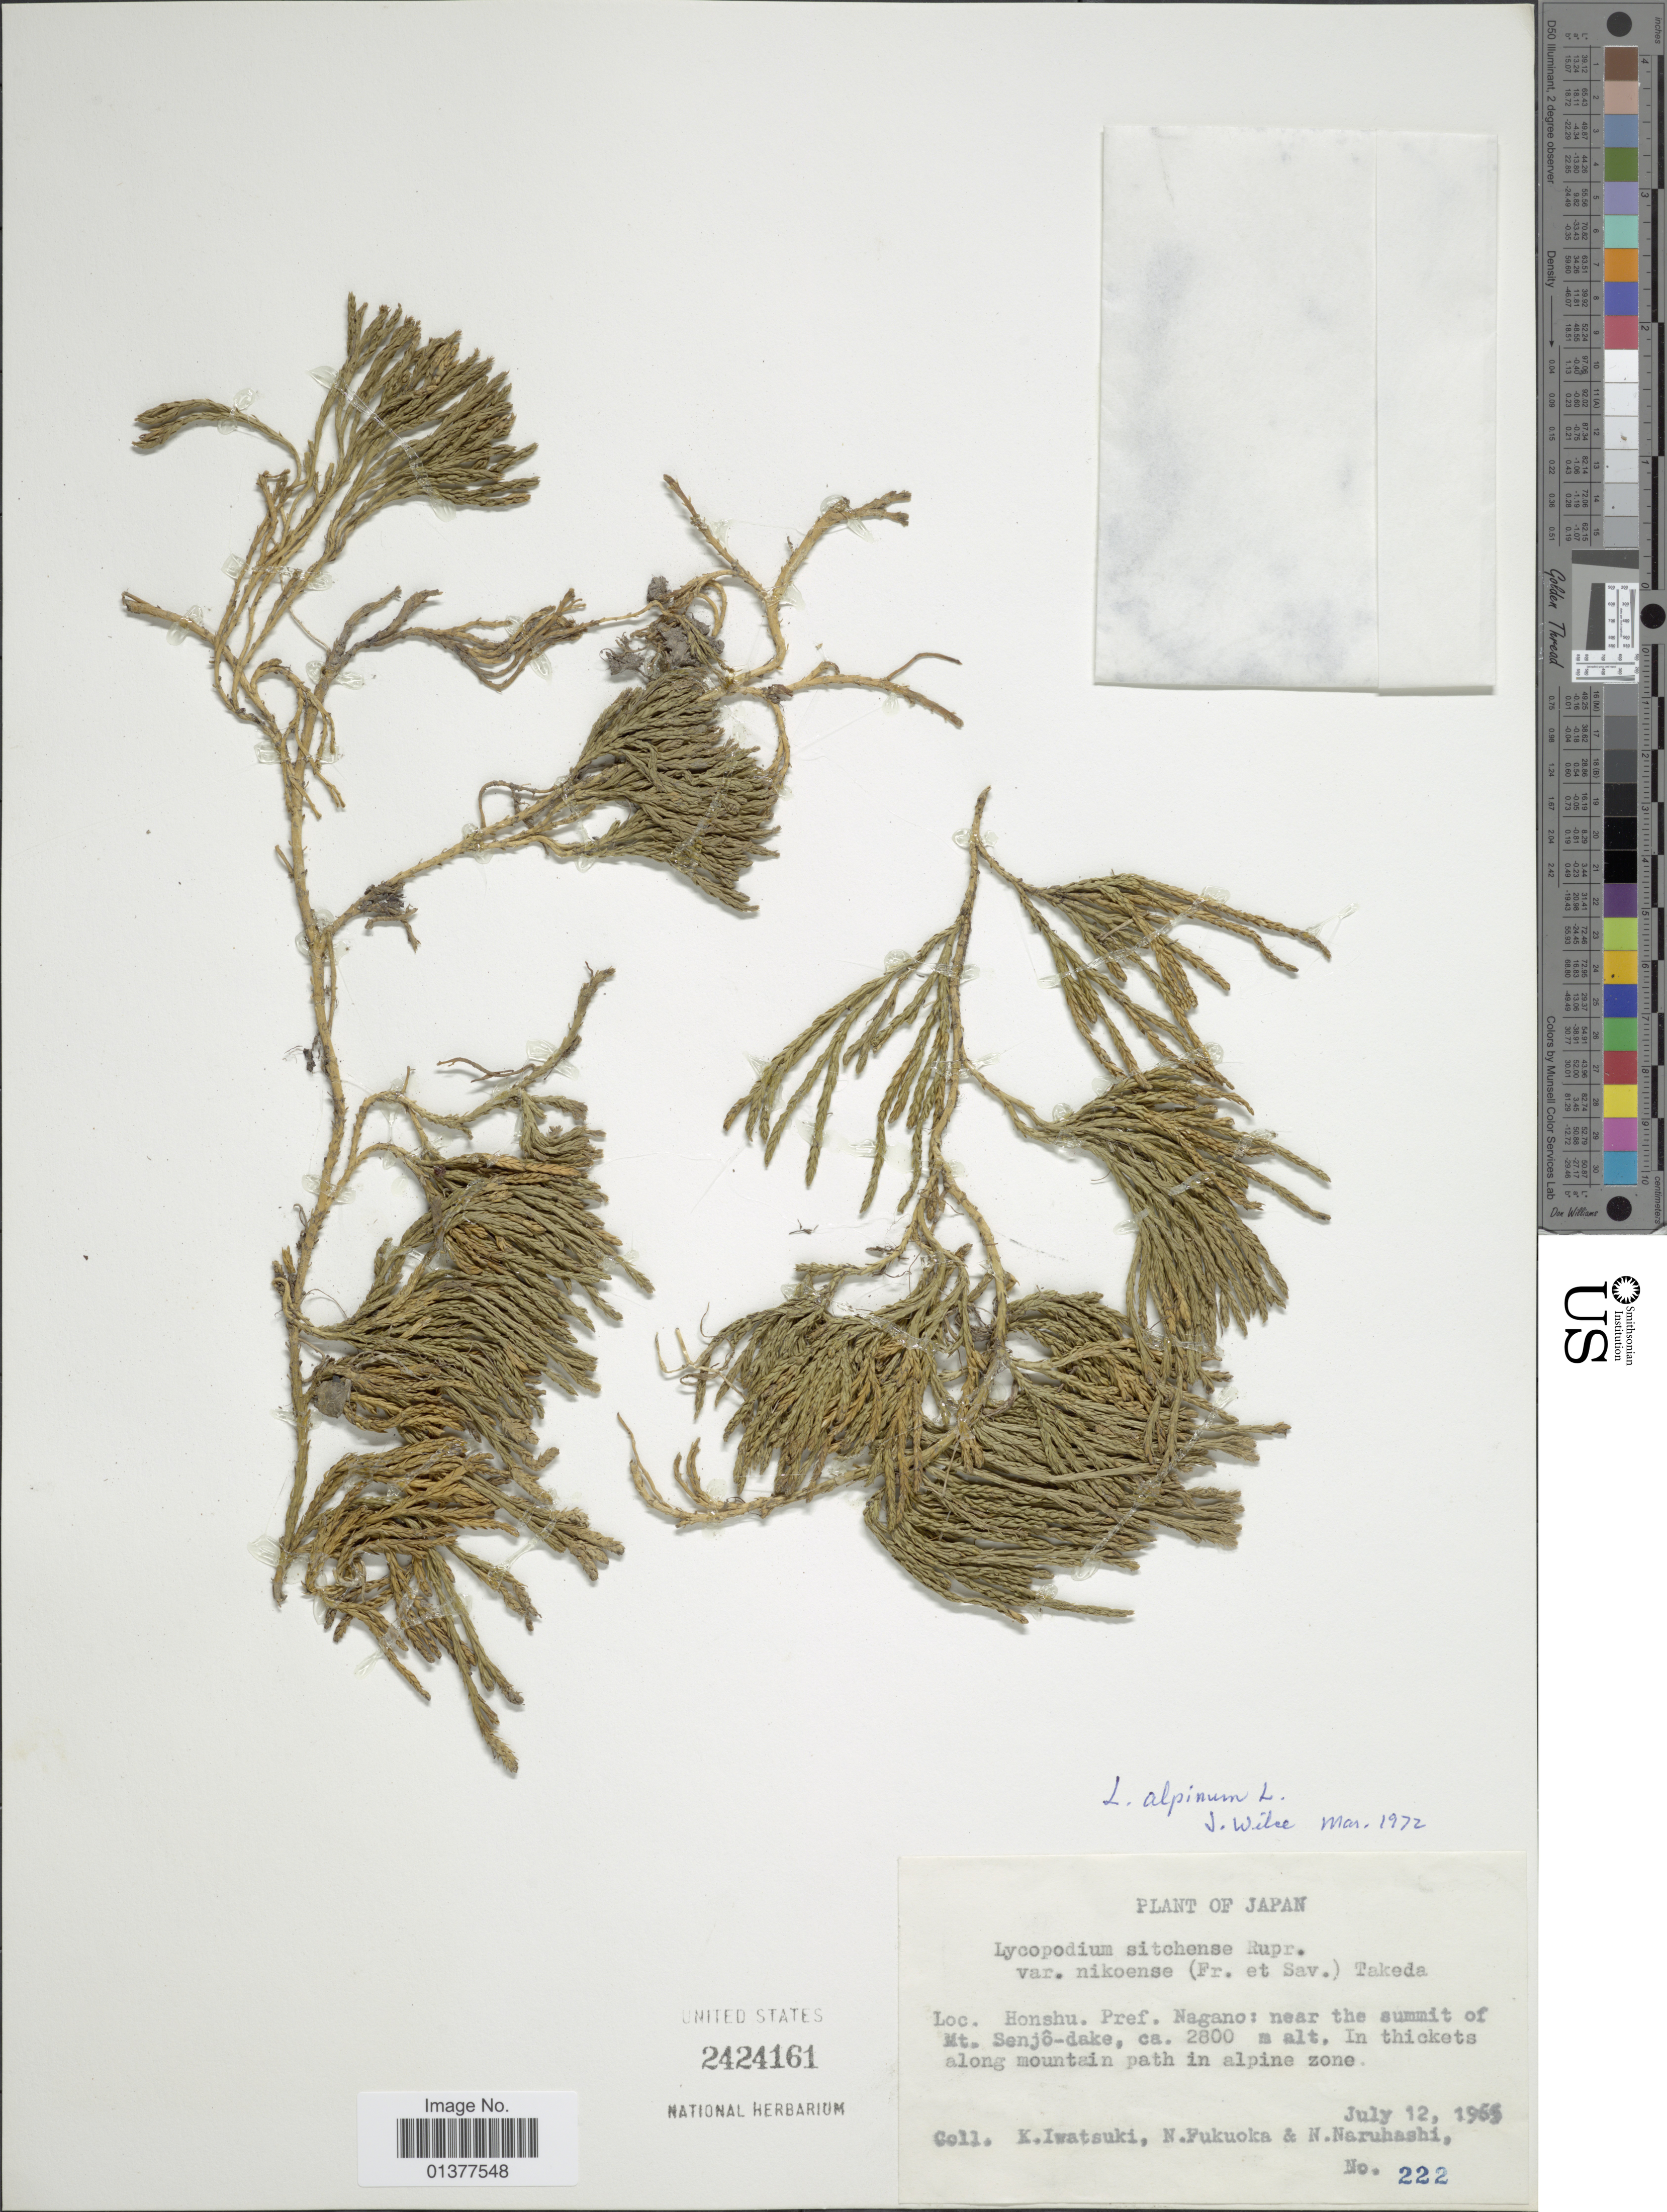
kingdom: Plantae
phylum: Tracheophyta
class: Lycopodiopsida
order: Lycopodiales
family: Lycopodiaceae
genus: Diphasiastrum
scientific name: Diphasiastrum nikoense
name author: (Franch. & Sav.) Holub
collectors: K. Iwatsuki, N. Fukuoka & N. Naruhashi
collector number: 222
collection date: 1965-07-12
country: Japan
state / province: Nagano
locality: Honshu, pref. Nagano; near the summit of Mt. Senjo-dake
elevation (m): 2800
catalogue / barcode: US 2424161